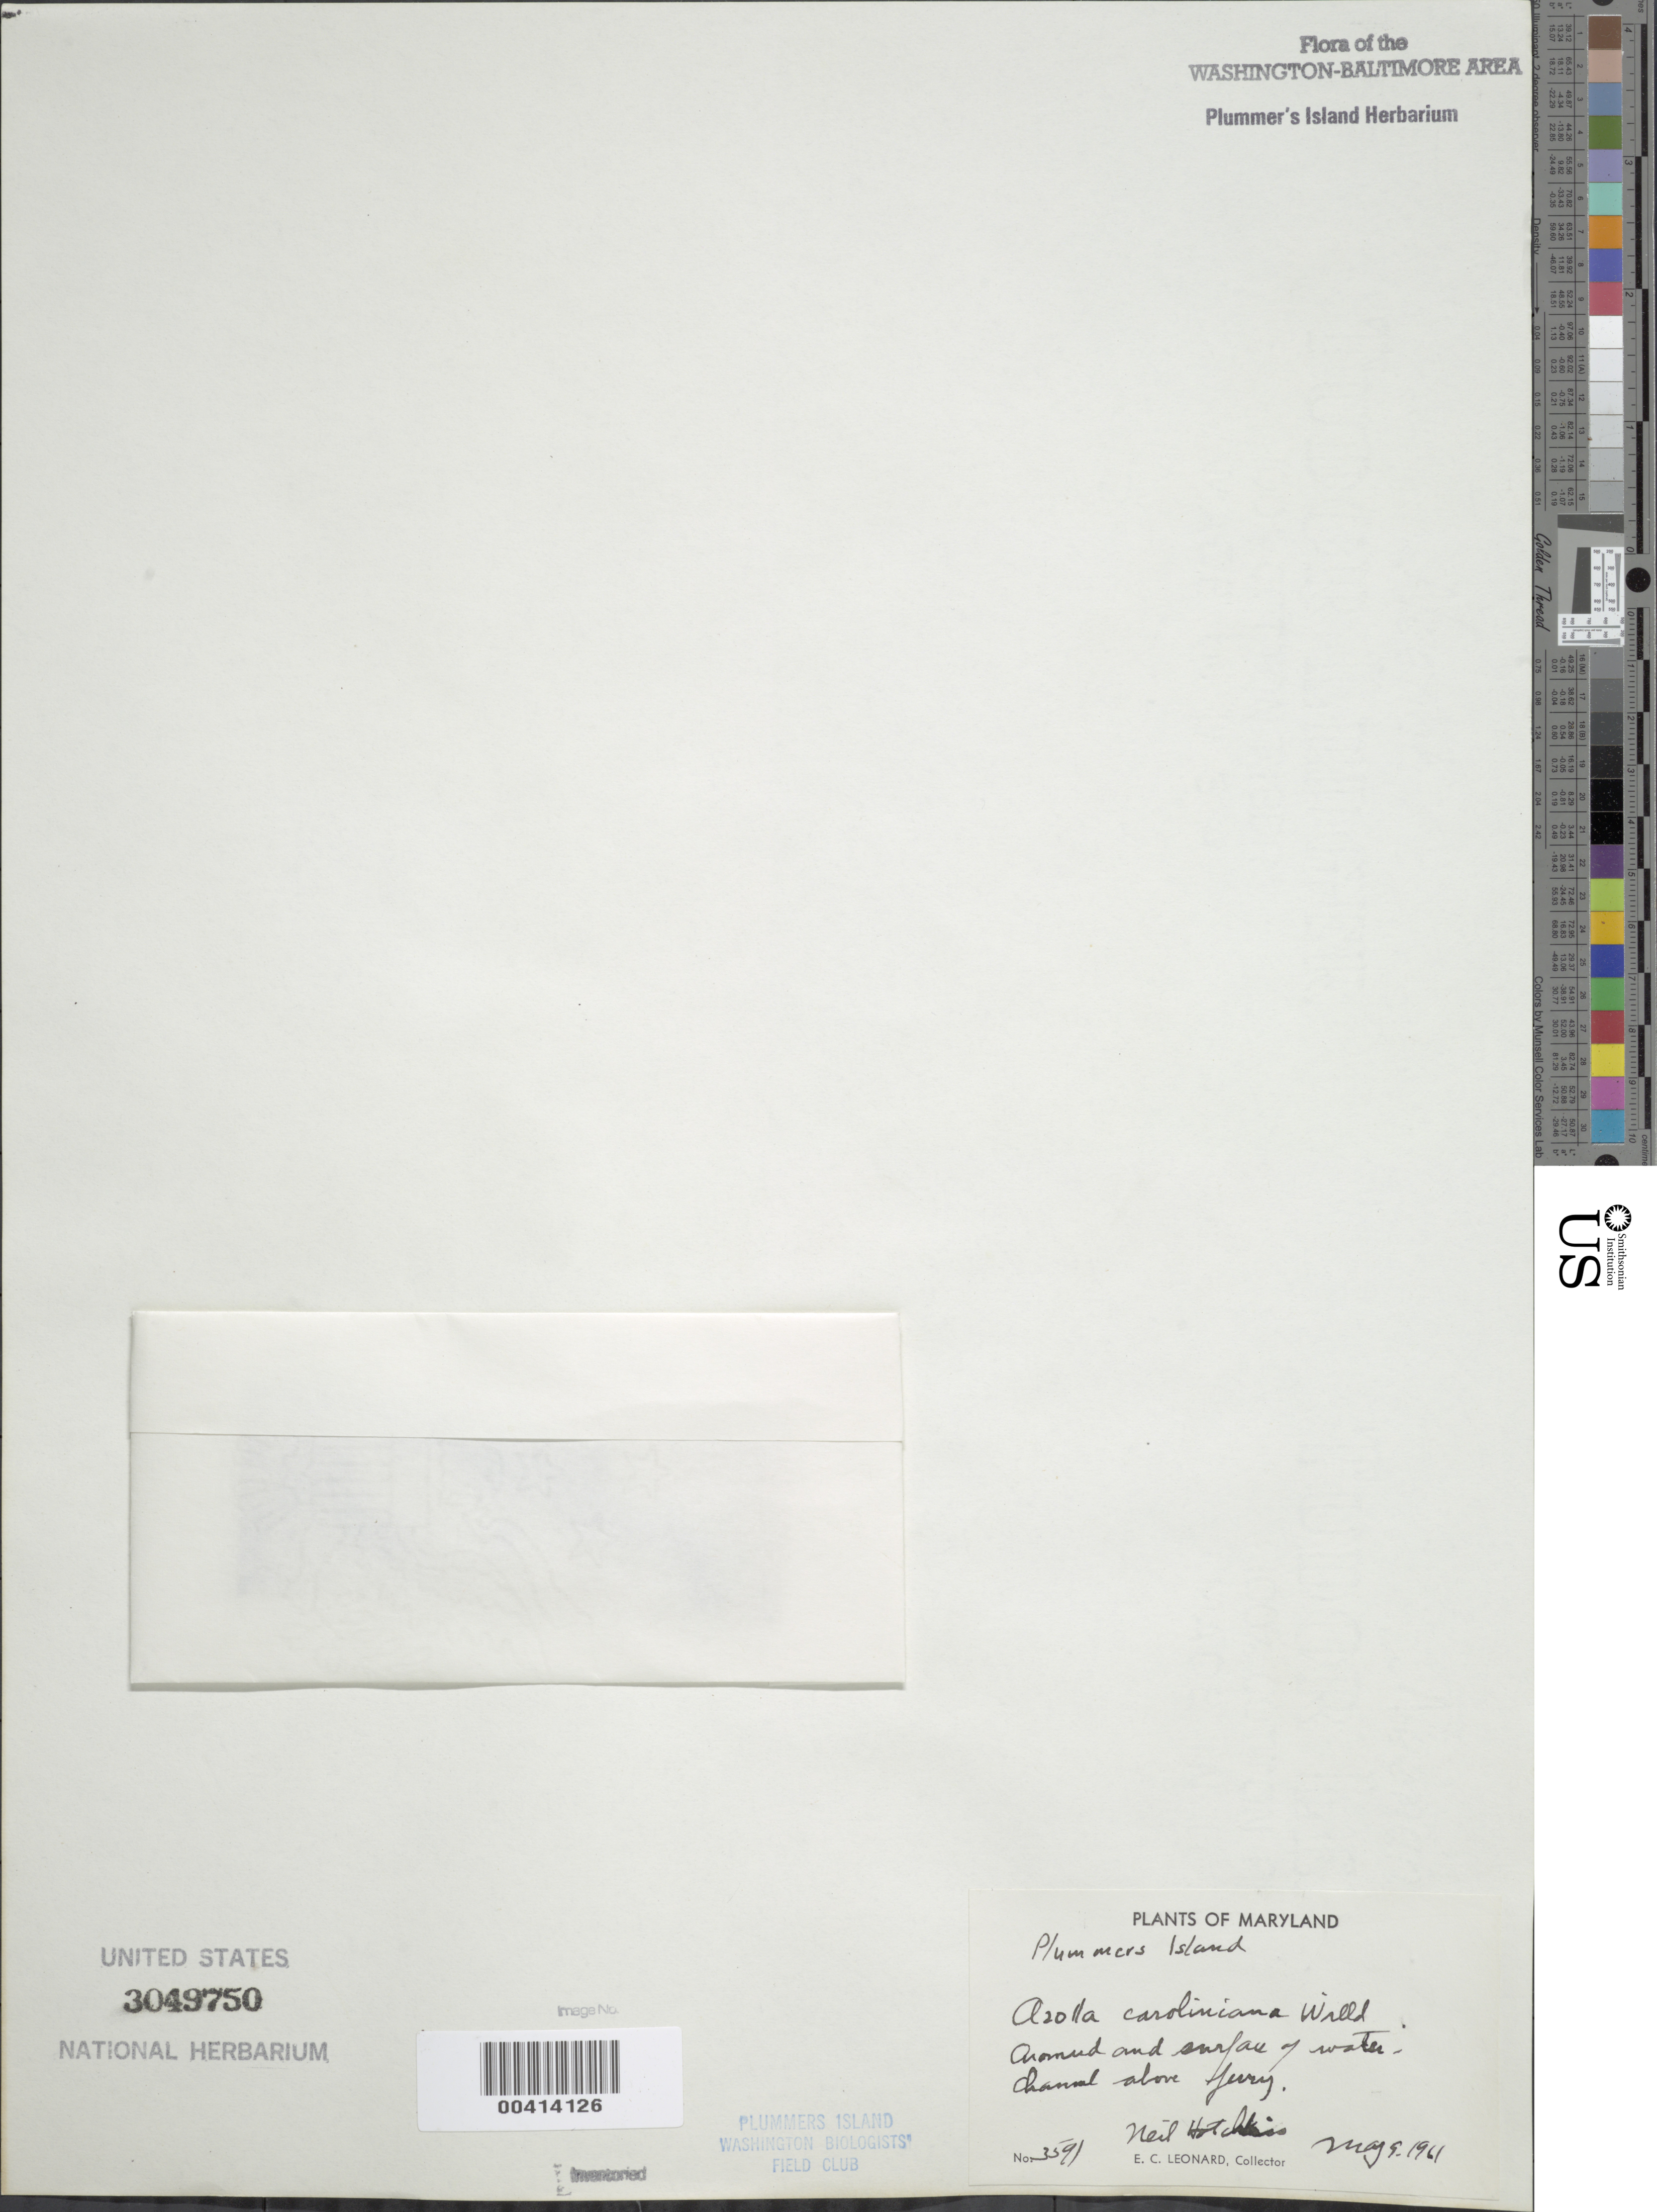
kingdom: Plantae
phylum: Tracheophyta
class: Polypodiopsida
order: Salviniales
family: Salviniaceae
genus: Azolla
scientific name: Azolla caroliniana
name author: Willd.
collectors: N. Hotchkiss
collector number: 3591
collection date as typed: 09 May 1961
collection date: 1961-05-09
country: United States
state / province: Maryland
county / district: Montgomery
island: Plummers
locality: Plummer's Island; channel above Ferry C. & O. Canal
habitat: Around & surface of water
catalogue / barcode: US 3049750